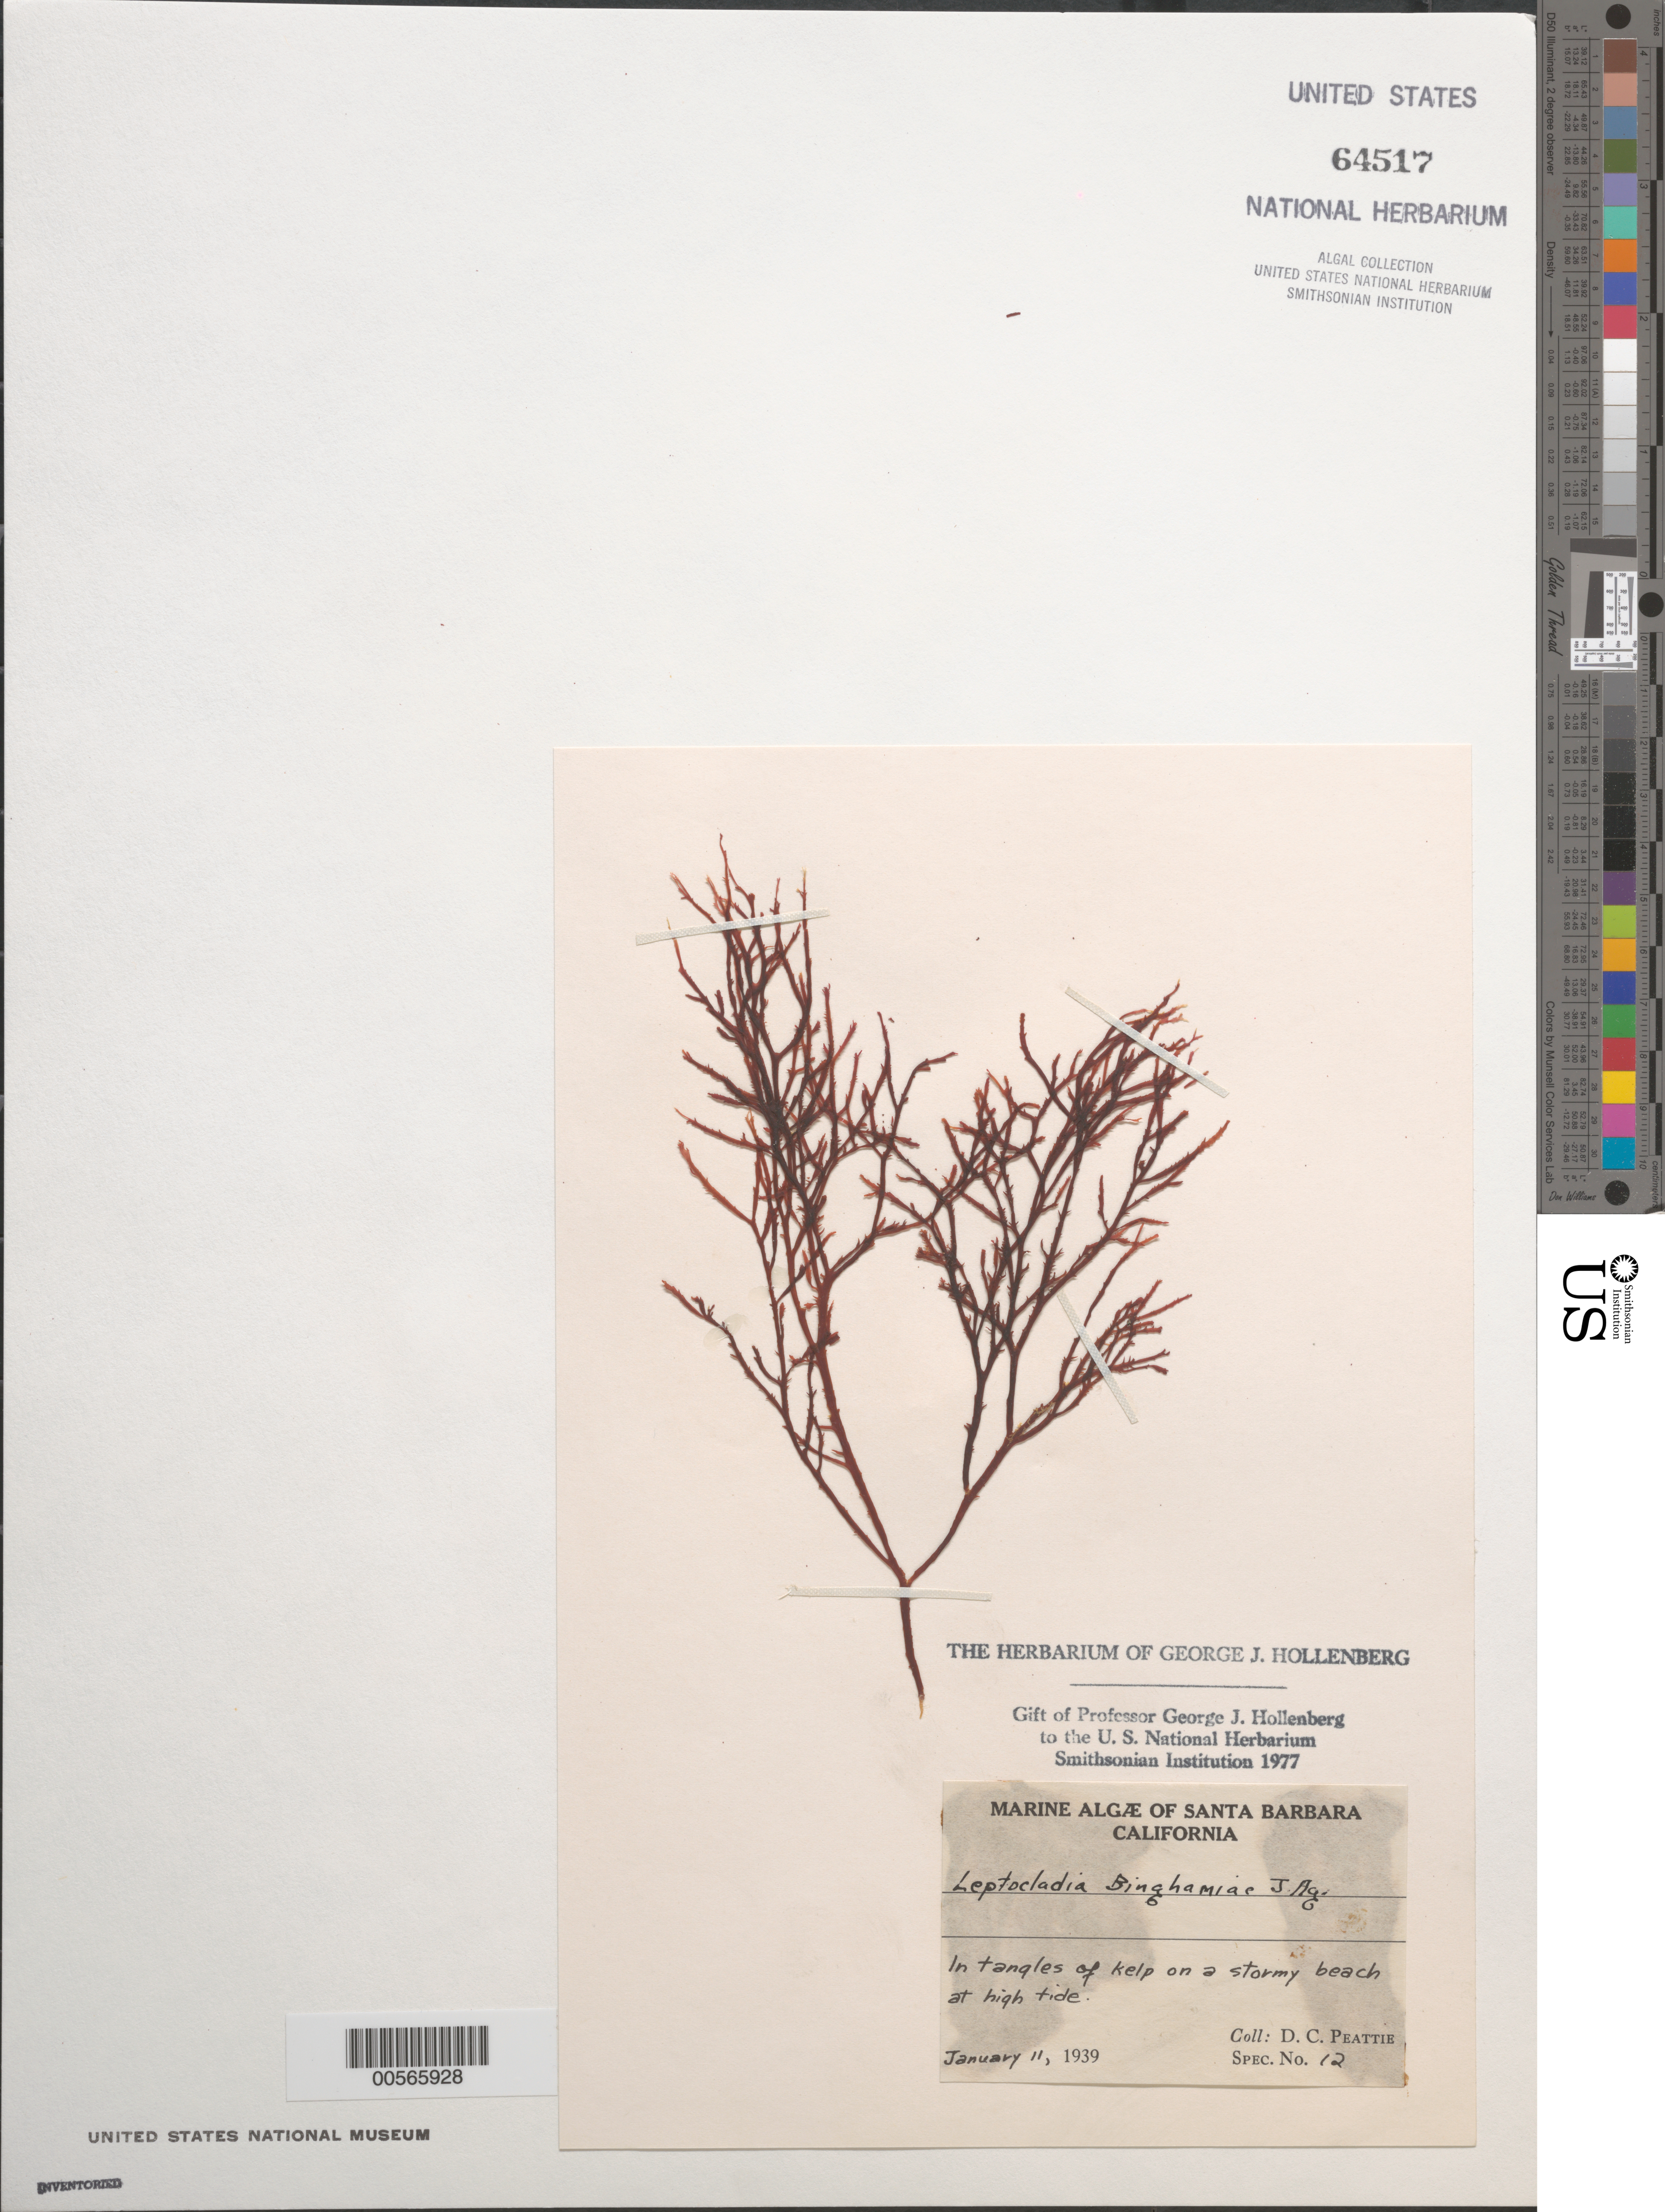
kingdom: Plantae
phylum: Rhodophyta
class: Florideophyceae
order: Gigartinales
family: Dumontiaceae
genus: Leptocladia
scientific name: Leptocladia binghamiae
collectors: D. Peattie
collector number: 12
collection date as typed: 11 Jan 1939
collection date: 1939-01-11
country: United States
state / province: California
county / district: Santa Barbara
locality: Santa Barbara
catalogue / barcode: US 64517